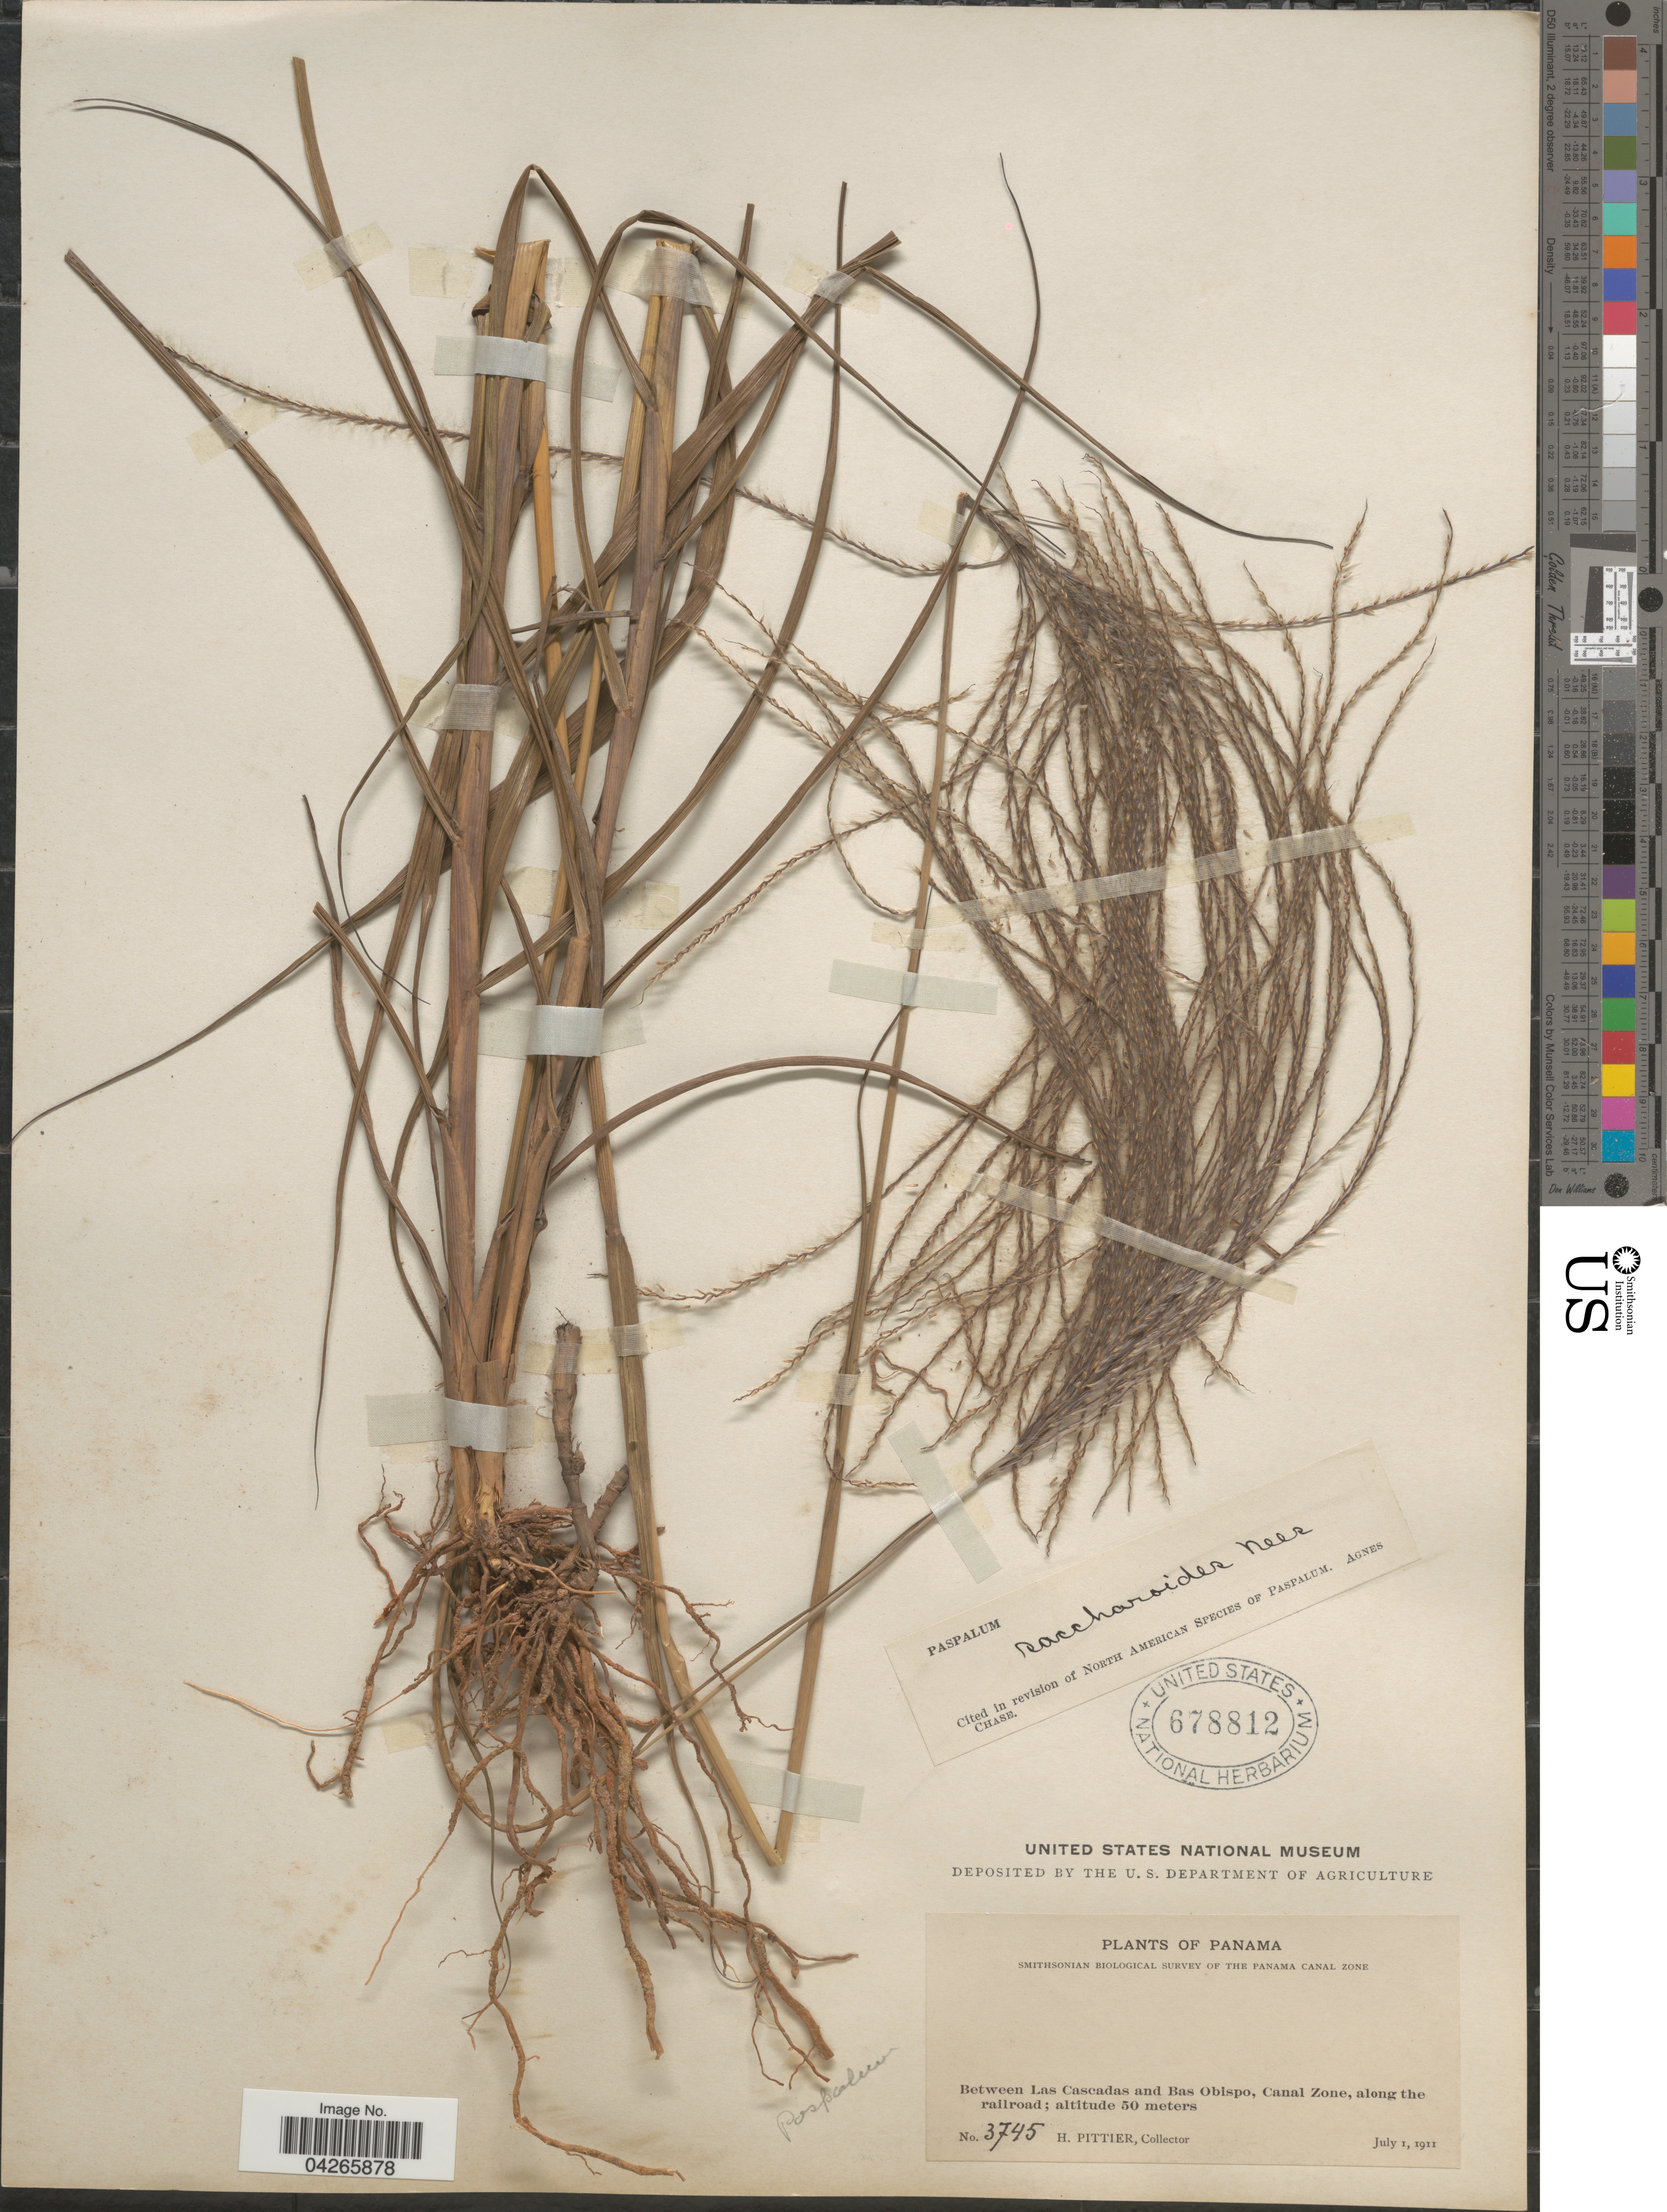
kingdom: Plantae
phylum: Tracheophyta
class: Liliopsida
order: Poales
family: Poaceae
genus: Paspalum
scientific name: Paspalum saccharoides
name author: Nees ex Trin.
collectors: H. F. Pittier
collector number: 3745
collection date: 1911-07-01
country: Panama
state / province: Colón / Panamá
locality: Smithsonian Biological Survey of the Panama Canal Zone. Between Las Cascadas and Bas Obispo, Canal Zone, along the railroad.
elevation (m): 50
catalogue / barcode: US 678812